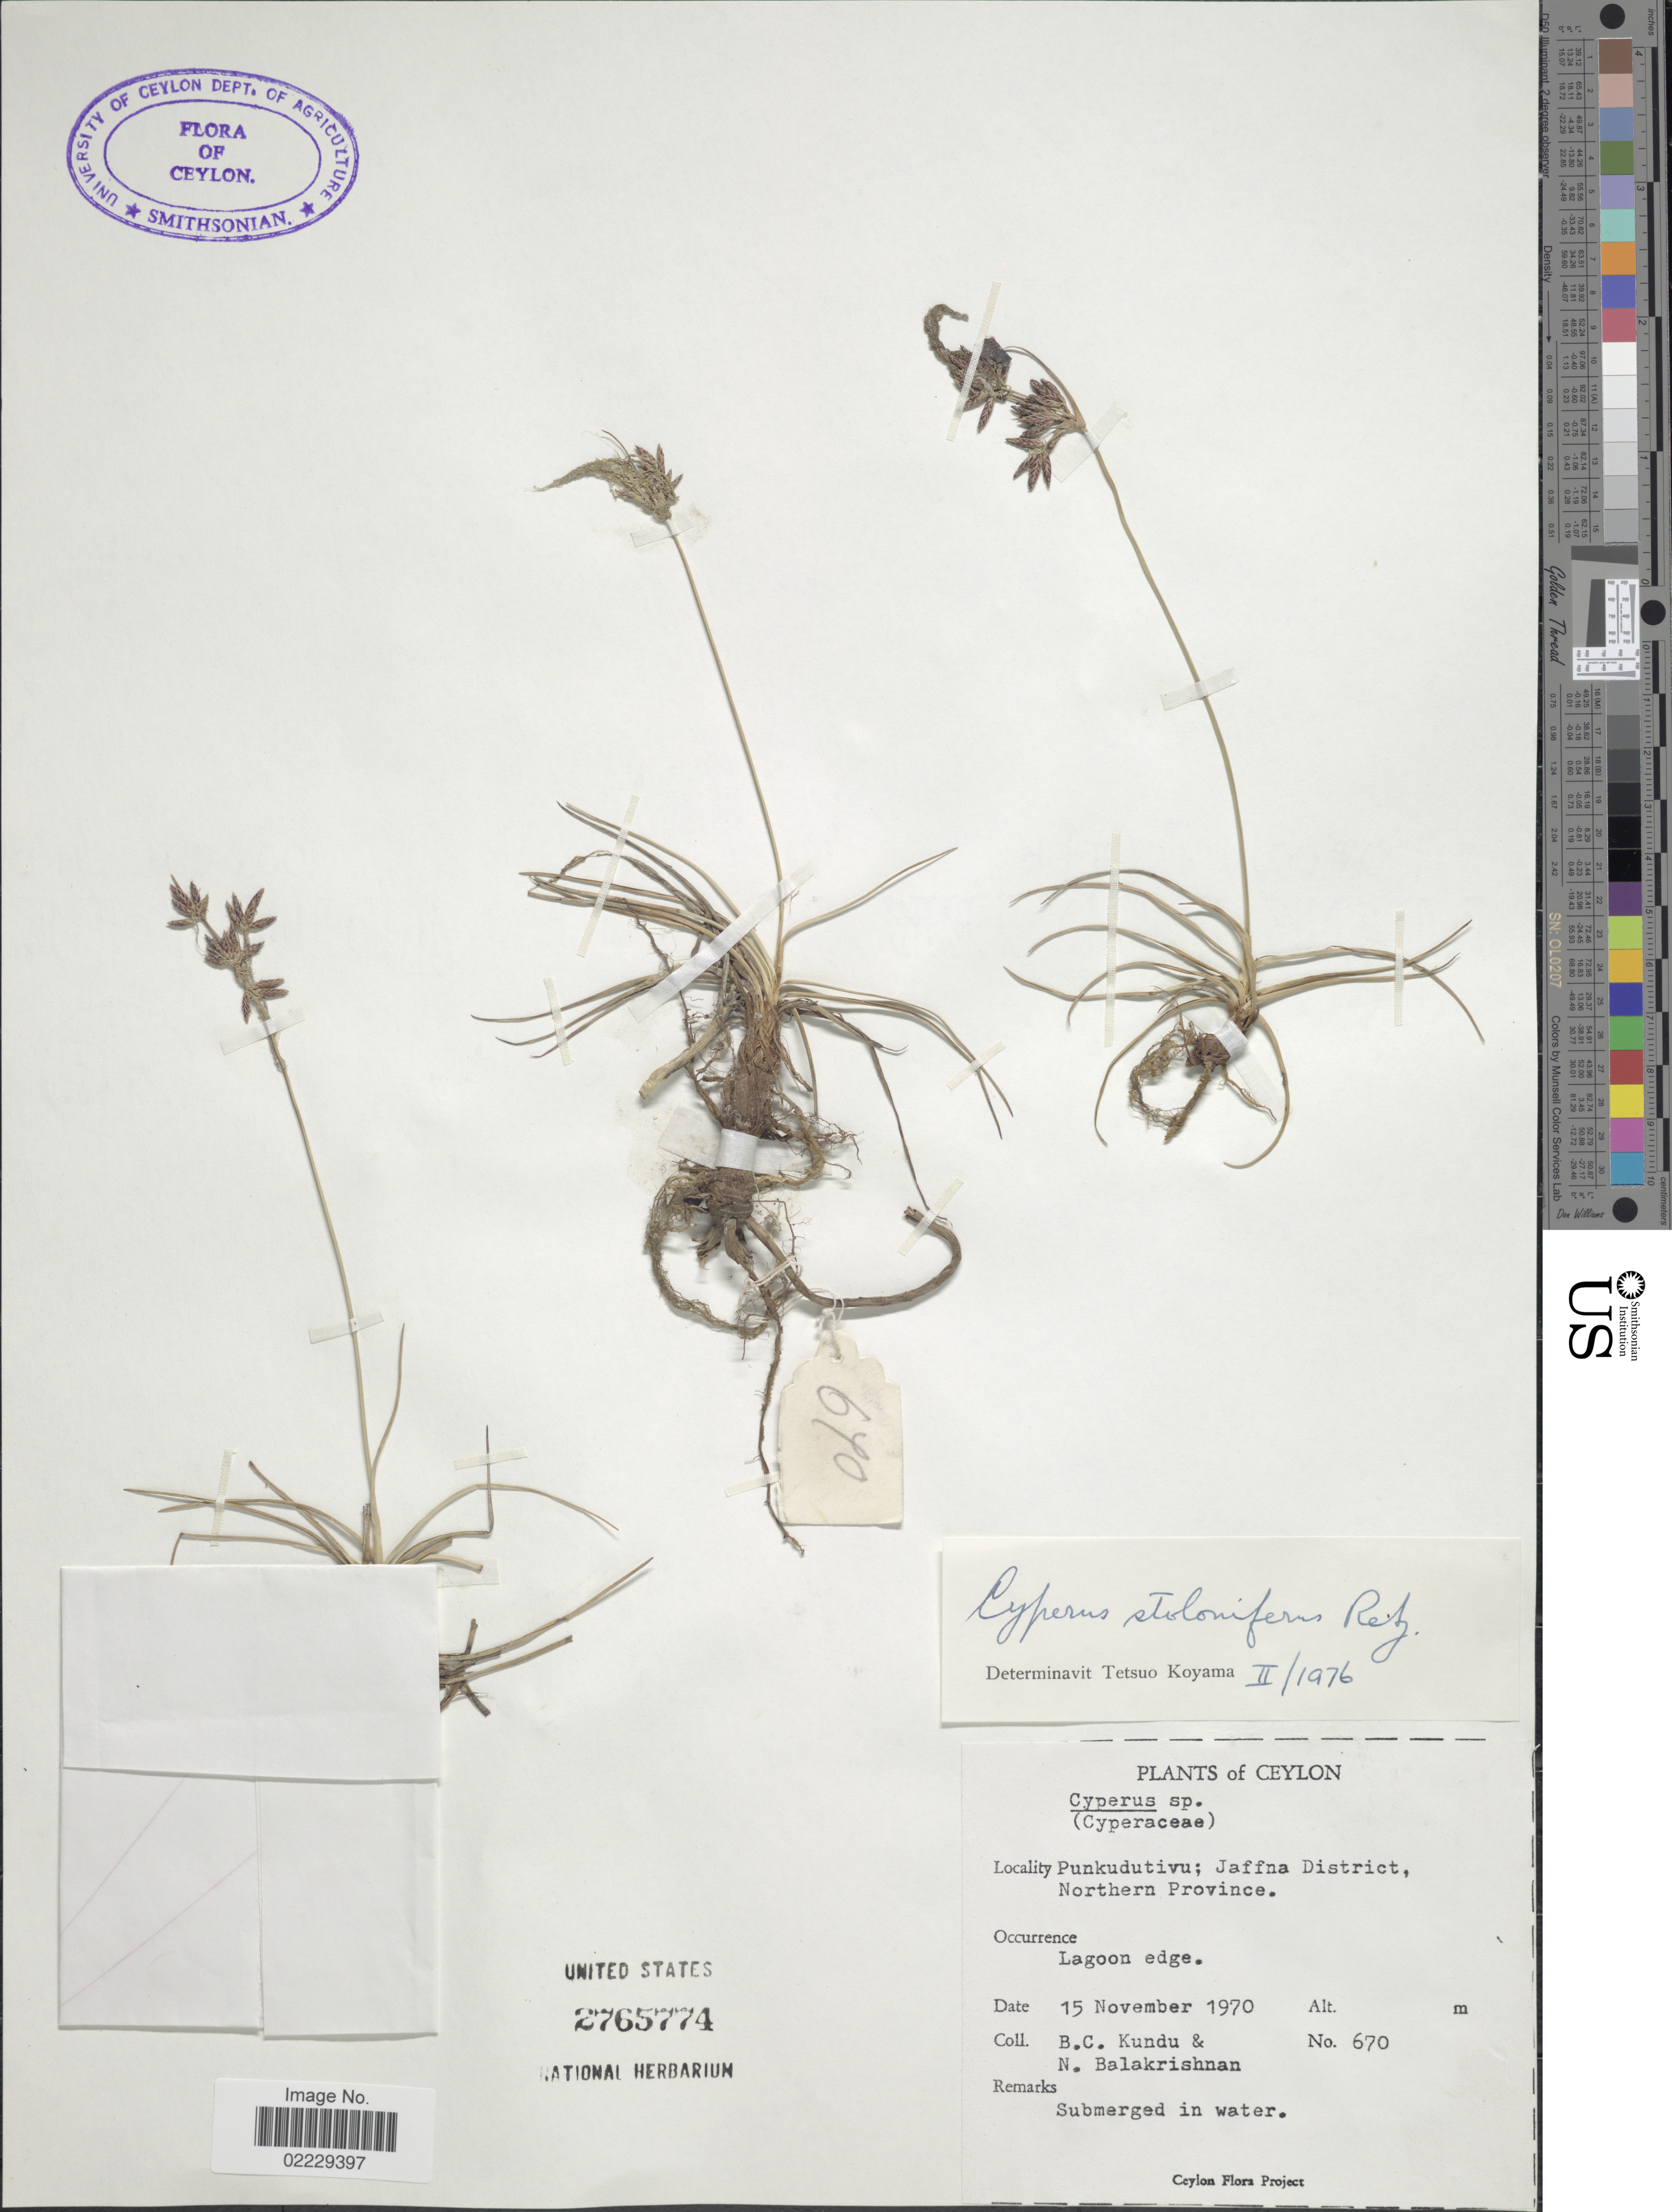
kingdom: Plantae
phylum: Tracheophyta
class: Liliopsida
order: Poales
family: Cyperaceae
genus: Cyperus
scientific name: Cyperus stoloniferus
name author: Retz.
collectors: B. C. Kundu & N. Balakrishnan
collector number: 670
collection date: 1970-11-15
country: Sri Lanka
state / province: Northern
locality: Punkudutivu; Jaffna District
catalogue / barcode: US 2765774